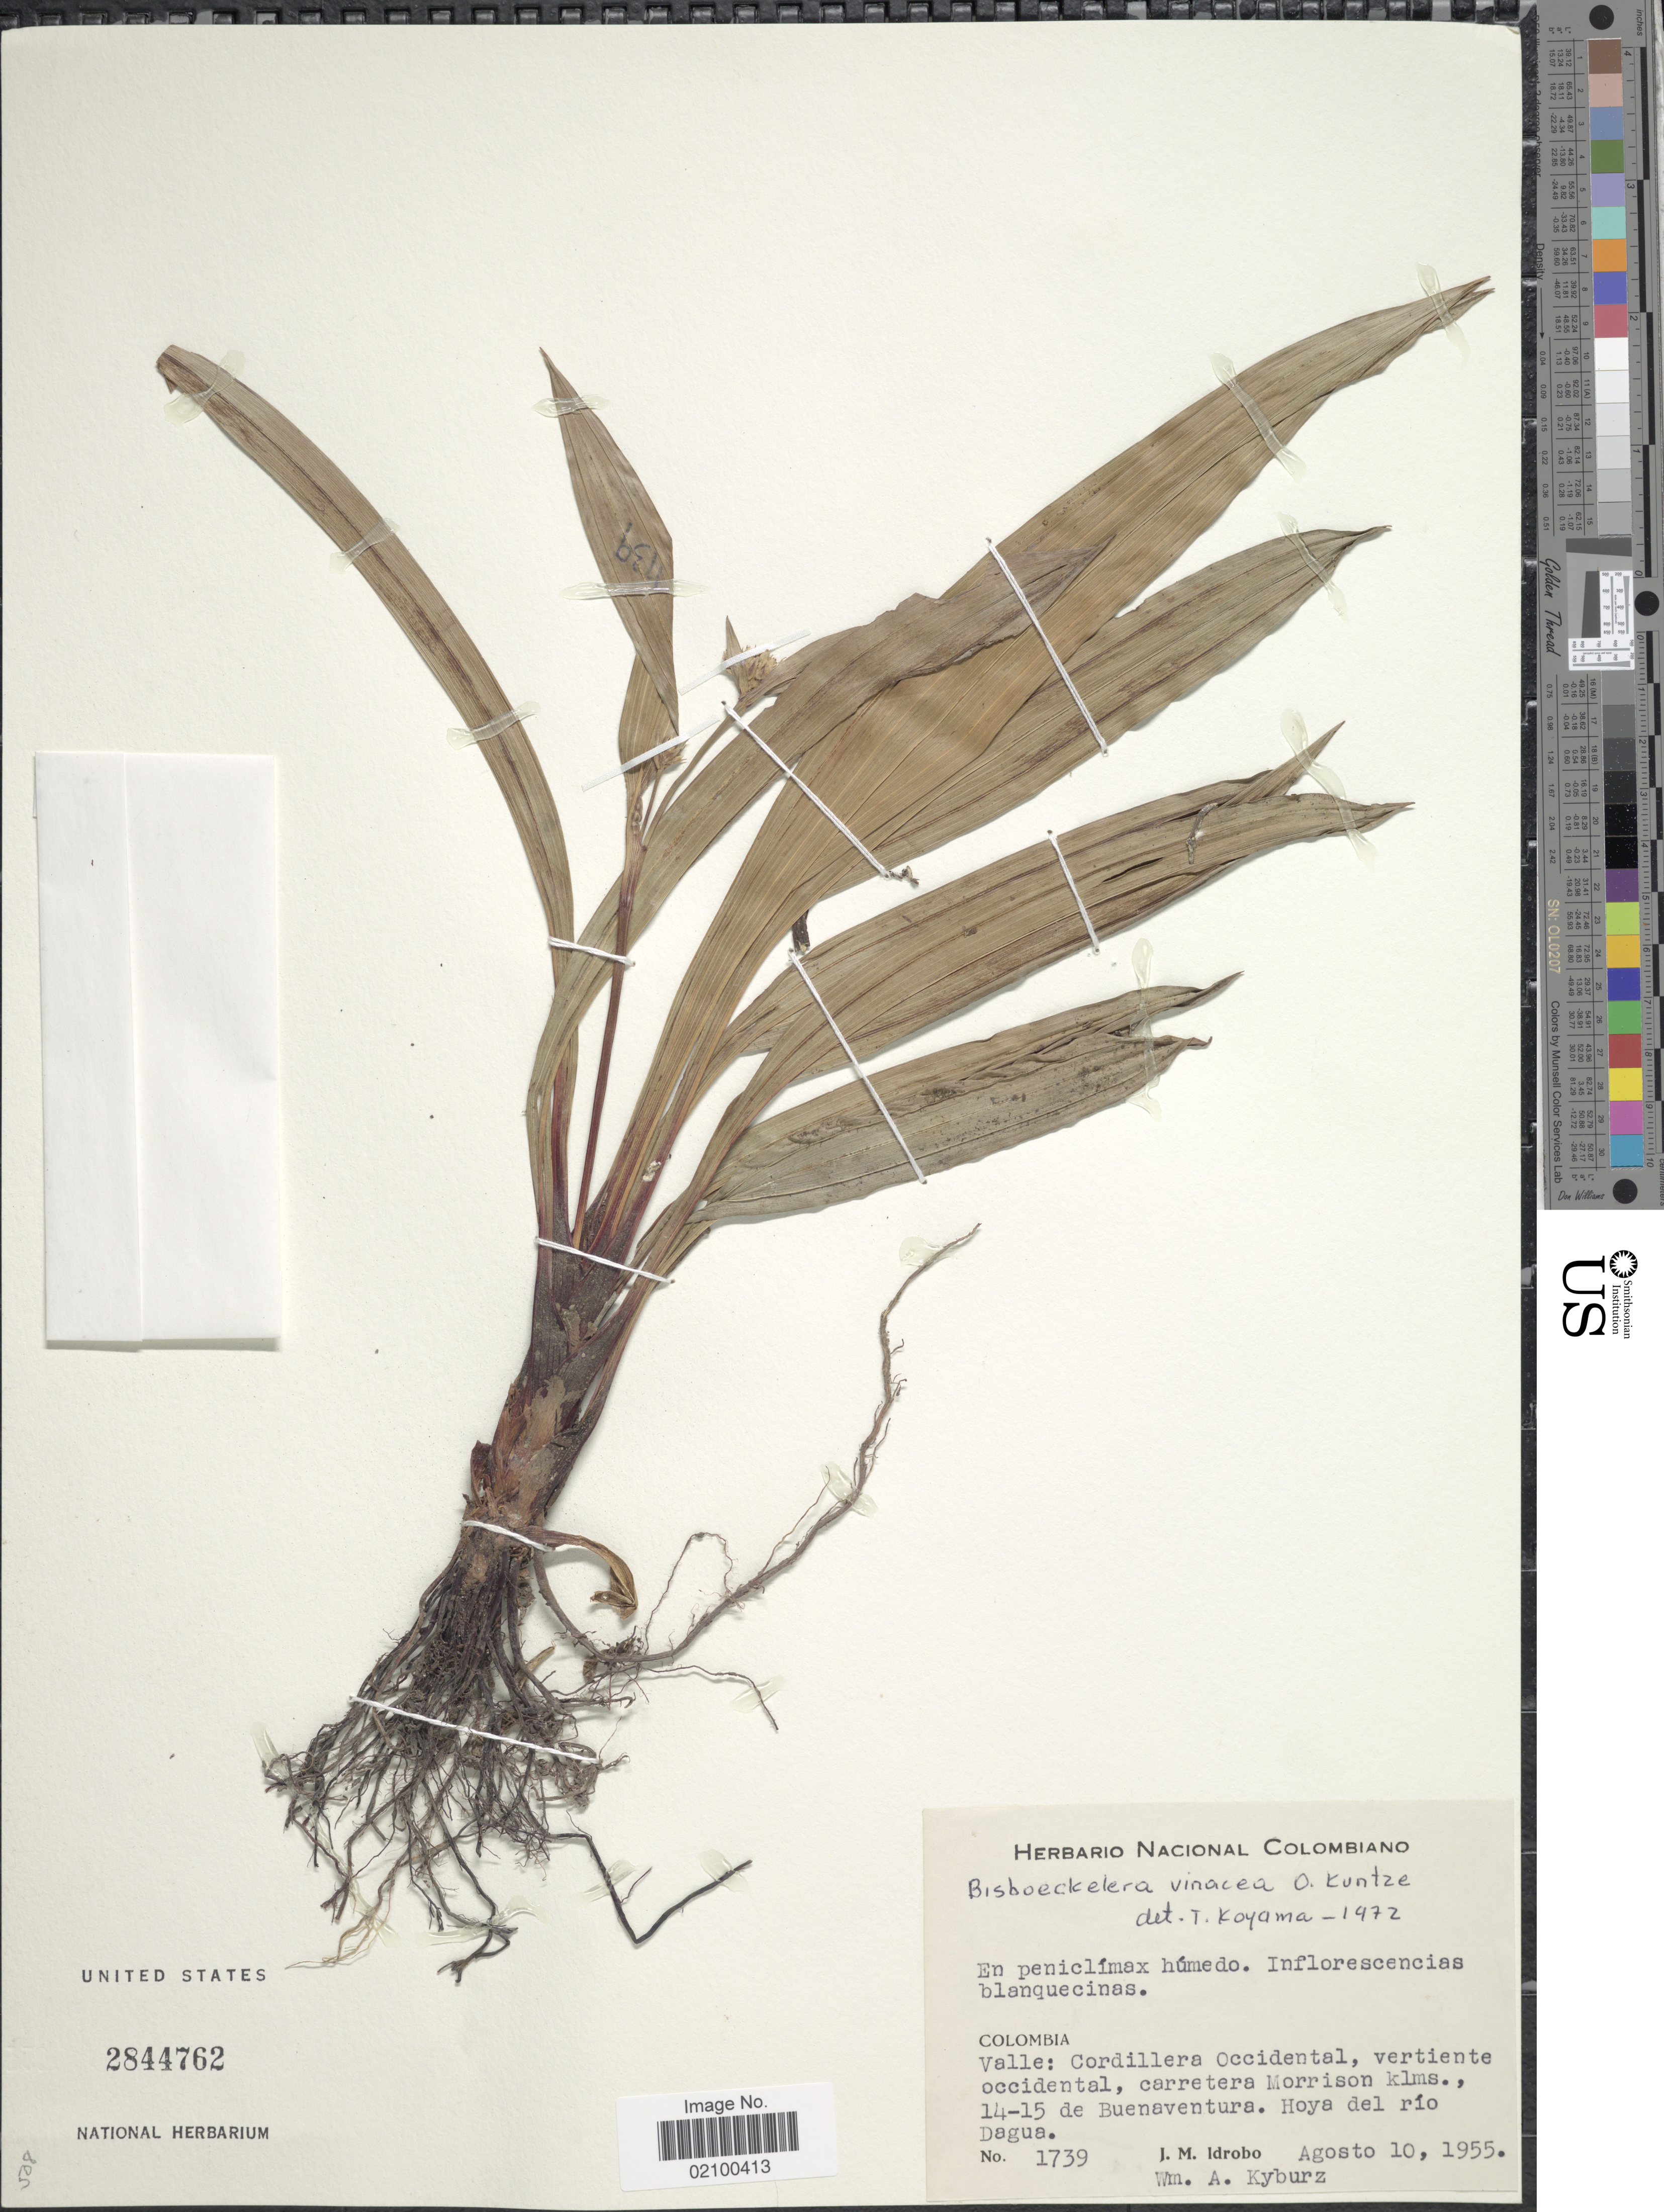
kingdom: Plantae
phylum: Tracheophyta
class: Liliopsida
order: Poales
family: Cyperaceae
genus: Bisboeckelera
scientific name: Bisboeckelera vinacea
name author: Standl.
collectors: J. M. Idrobo & W. Kyburz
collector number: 1739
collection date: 1955-08-10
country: Colombia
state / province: Valle del Cauca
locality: Valle: Cordillera Occidental, vertiente occidental, carretera Morrison klms., 14-15 de Buenaventura. Hoya del rio Dagua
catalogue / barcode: US 2844762